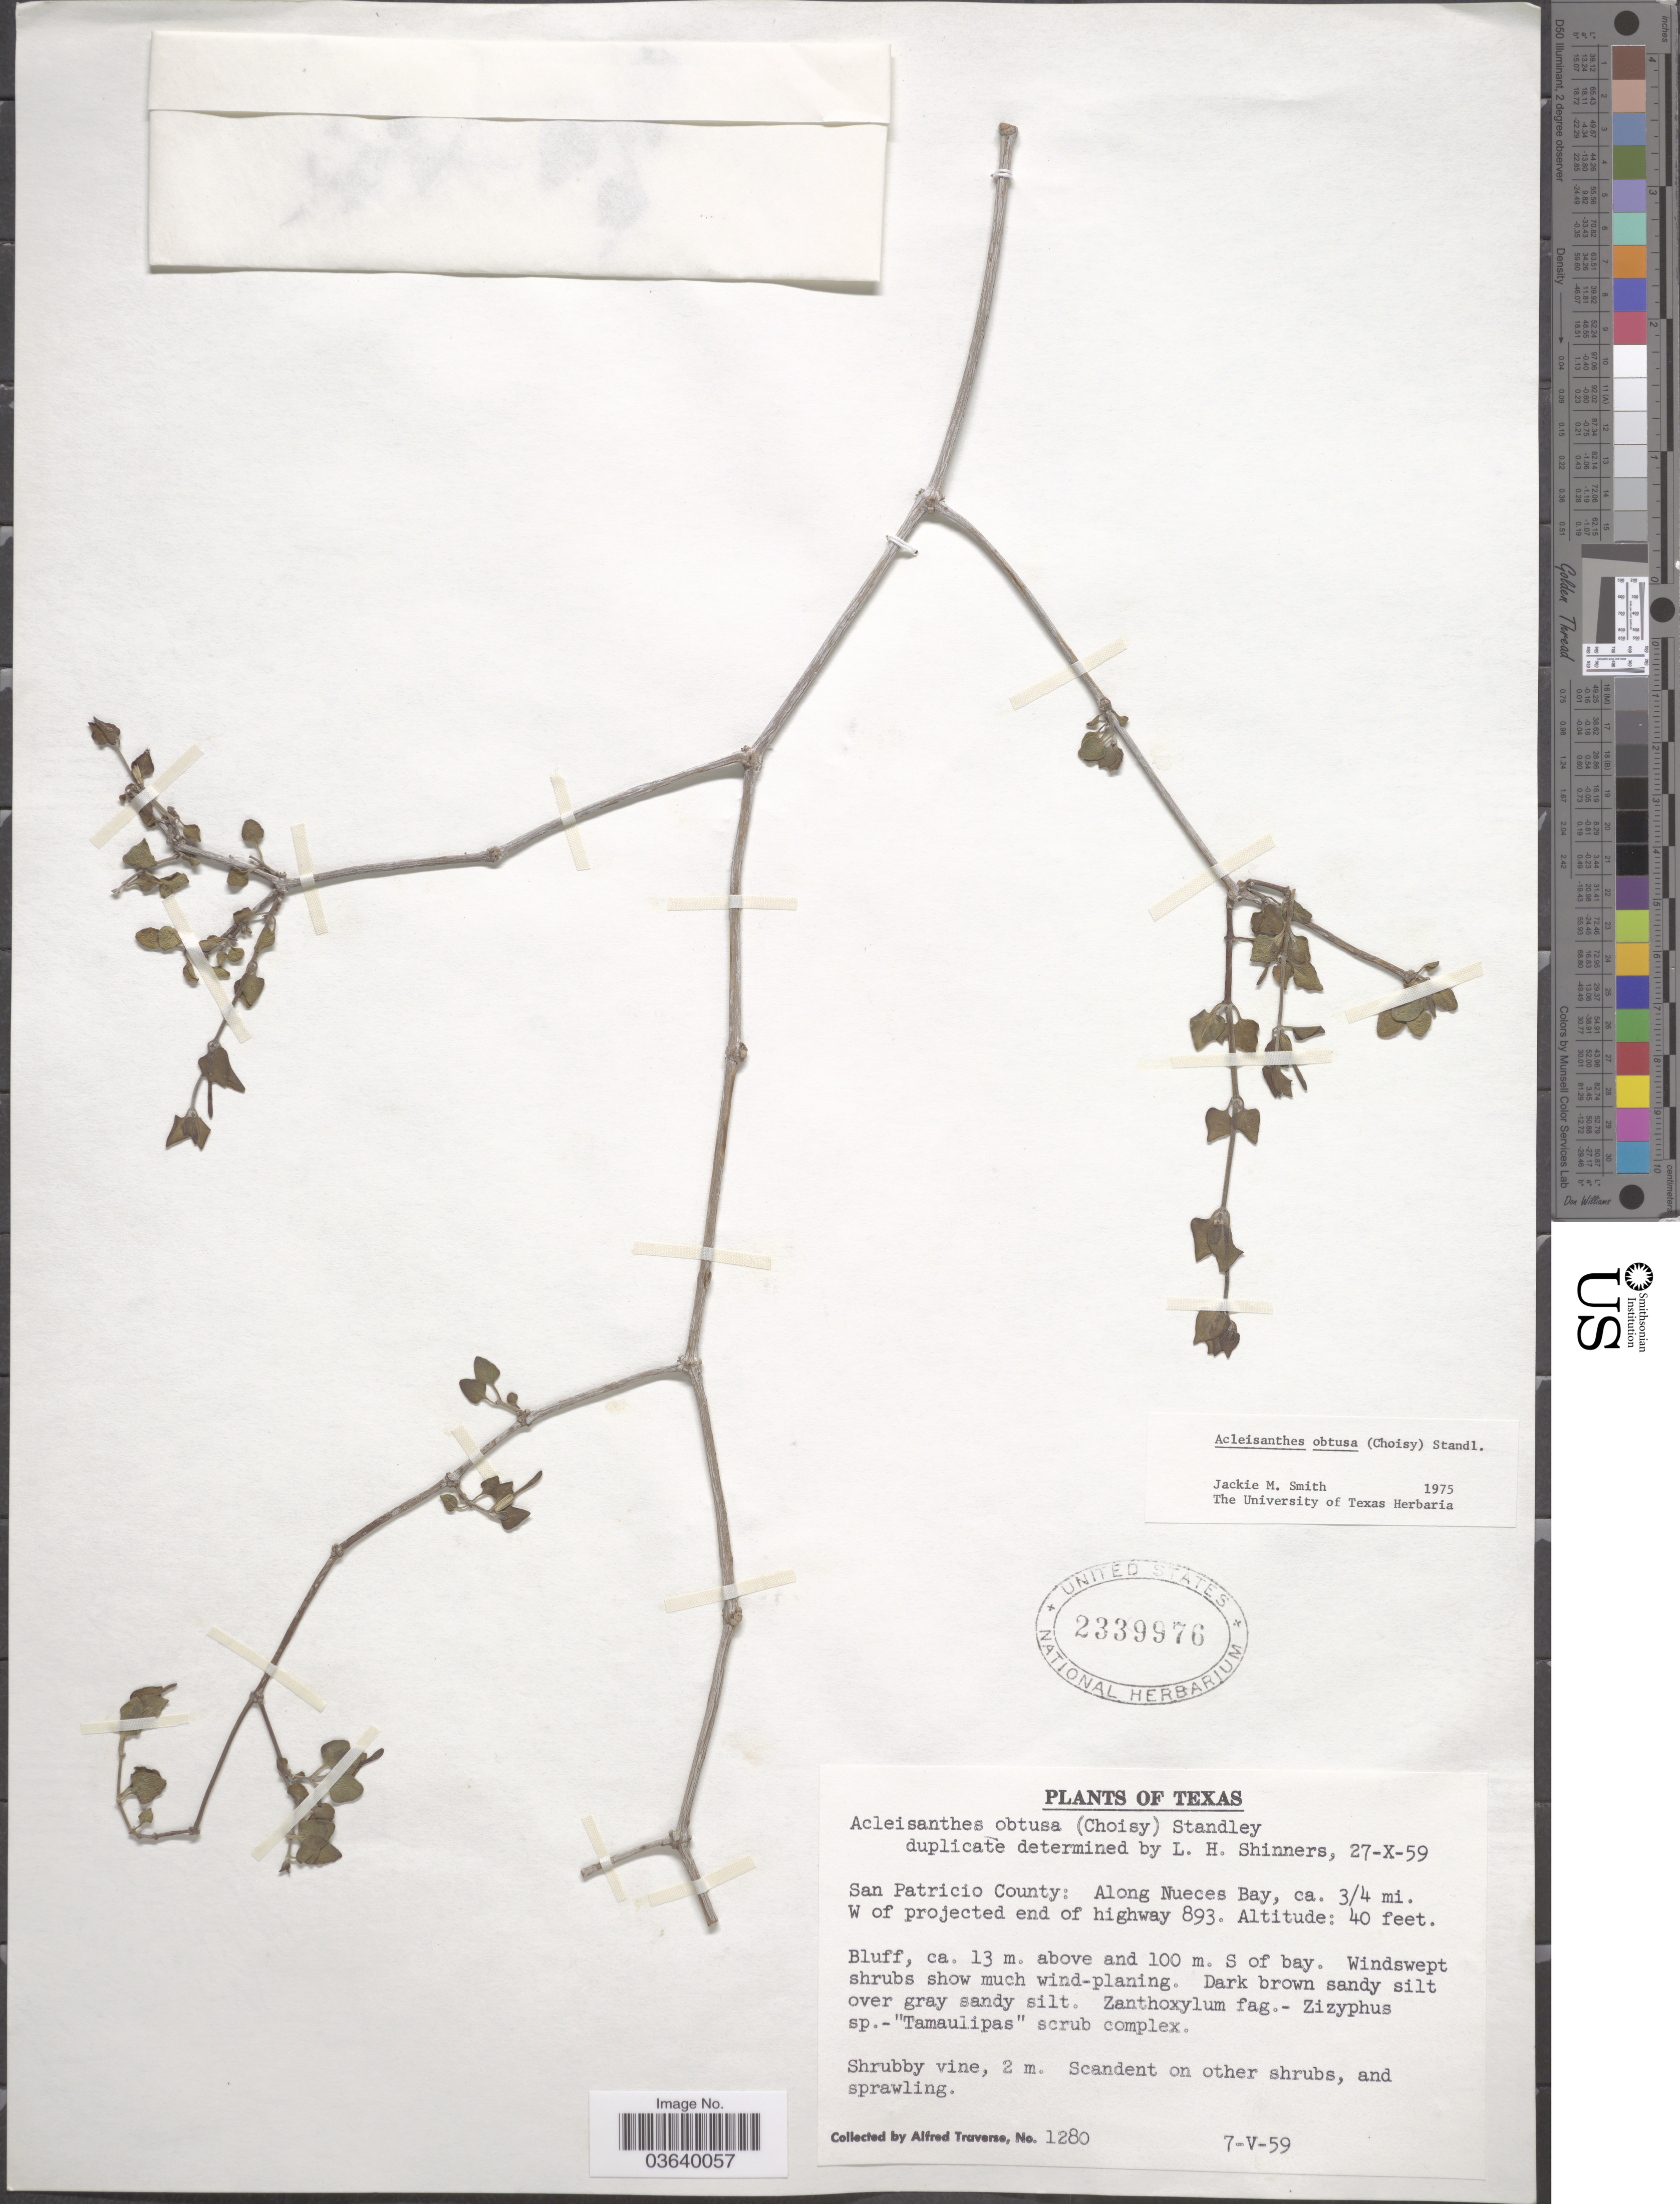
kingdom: Plantae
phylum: Tracheophyta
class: Magnoliopsida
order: Caryophyllales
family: Nyctaginaceae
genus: Acleisanthes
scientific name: Acleisanthes obtusa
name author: (Choisy) Standl.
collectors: A. Traverse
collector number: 1280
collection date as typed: Transcribed d/m/y: 7/5/59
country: United States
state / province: Texas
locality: San Patricio County: Along Nueces Bay, ca. ¾ mi. W of projected end of highway 893. Bluff, ca. 13 m. above and 100 m. S of bay.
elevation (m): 12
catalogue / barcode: US 2339976